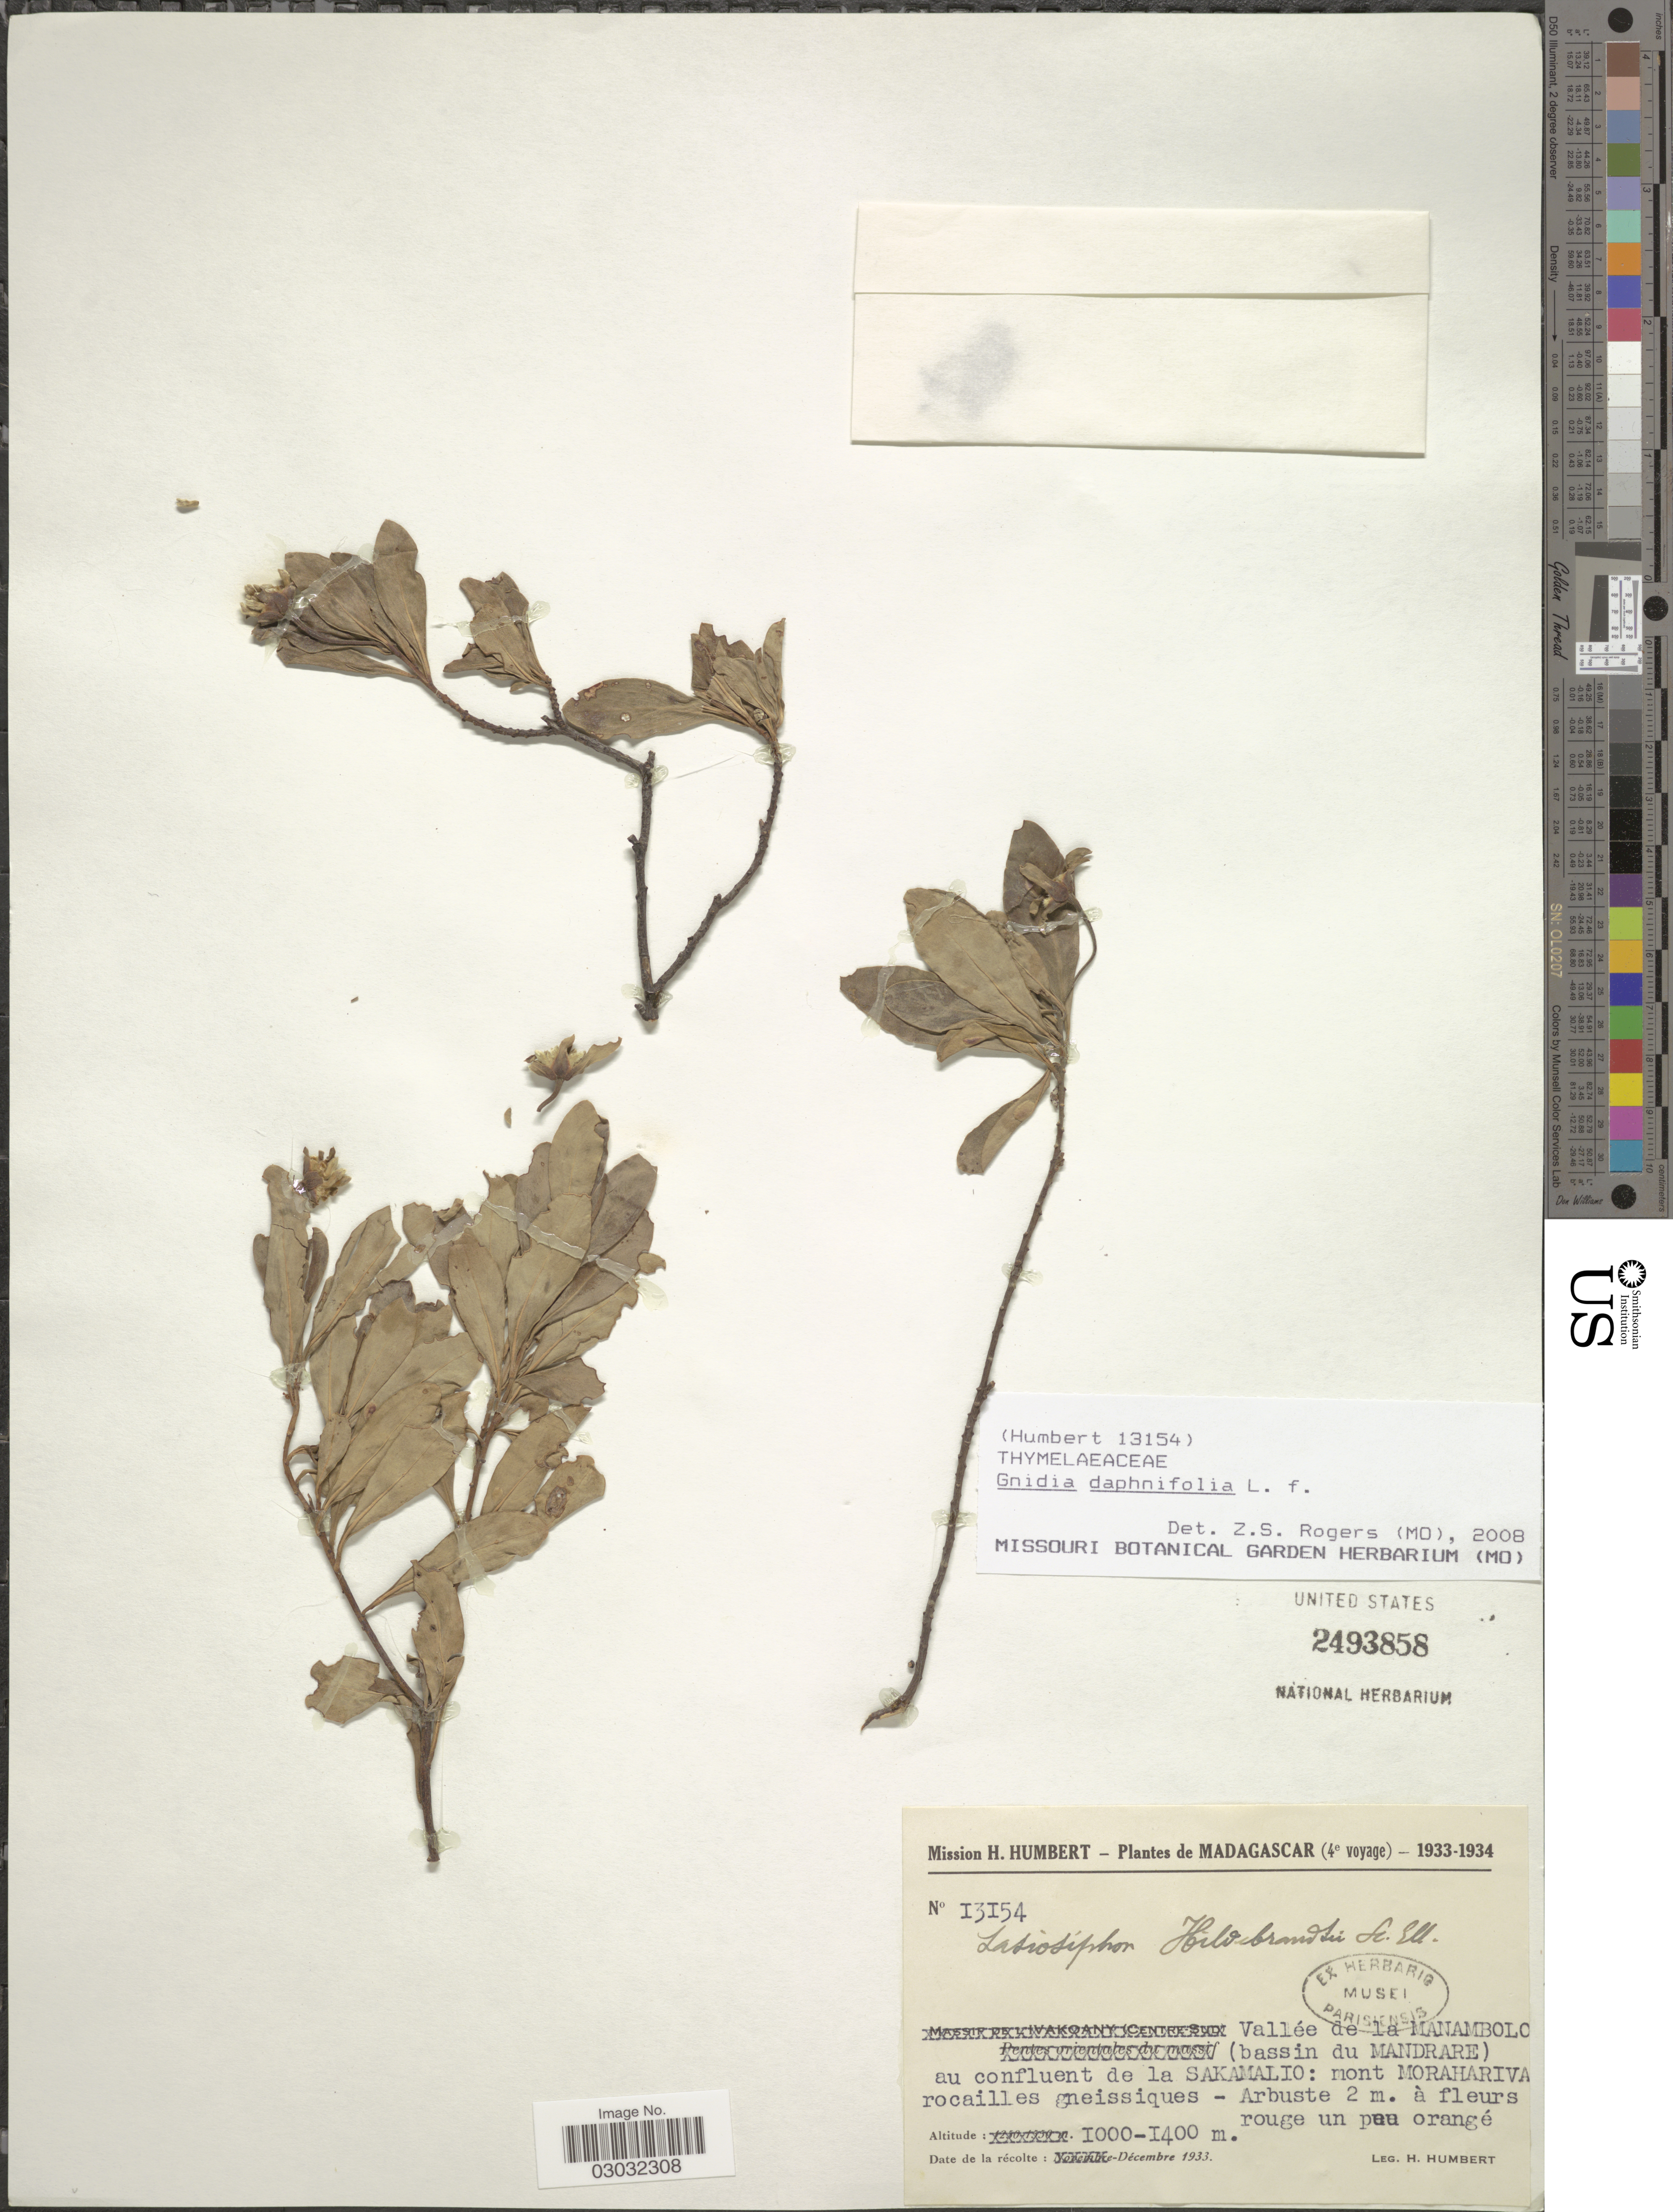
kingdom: Plantae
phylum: Tracheophyta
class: Magnoliopsida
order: Malvales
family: Thymelaeaceae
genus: Lasiosiphon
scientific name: Lasiosiphon daphnifolius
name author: (L. f.) Boatwr. & J.C. Manning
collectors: H. Humbert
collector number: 13154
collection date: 1933-12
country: Madagascar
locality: Vallée de la Manambolo (bassin du Mandrare) au confluent de la Sakamalio: mont Morahariva rocailles gneissiques.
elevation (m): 1000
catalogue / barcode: US 2493858